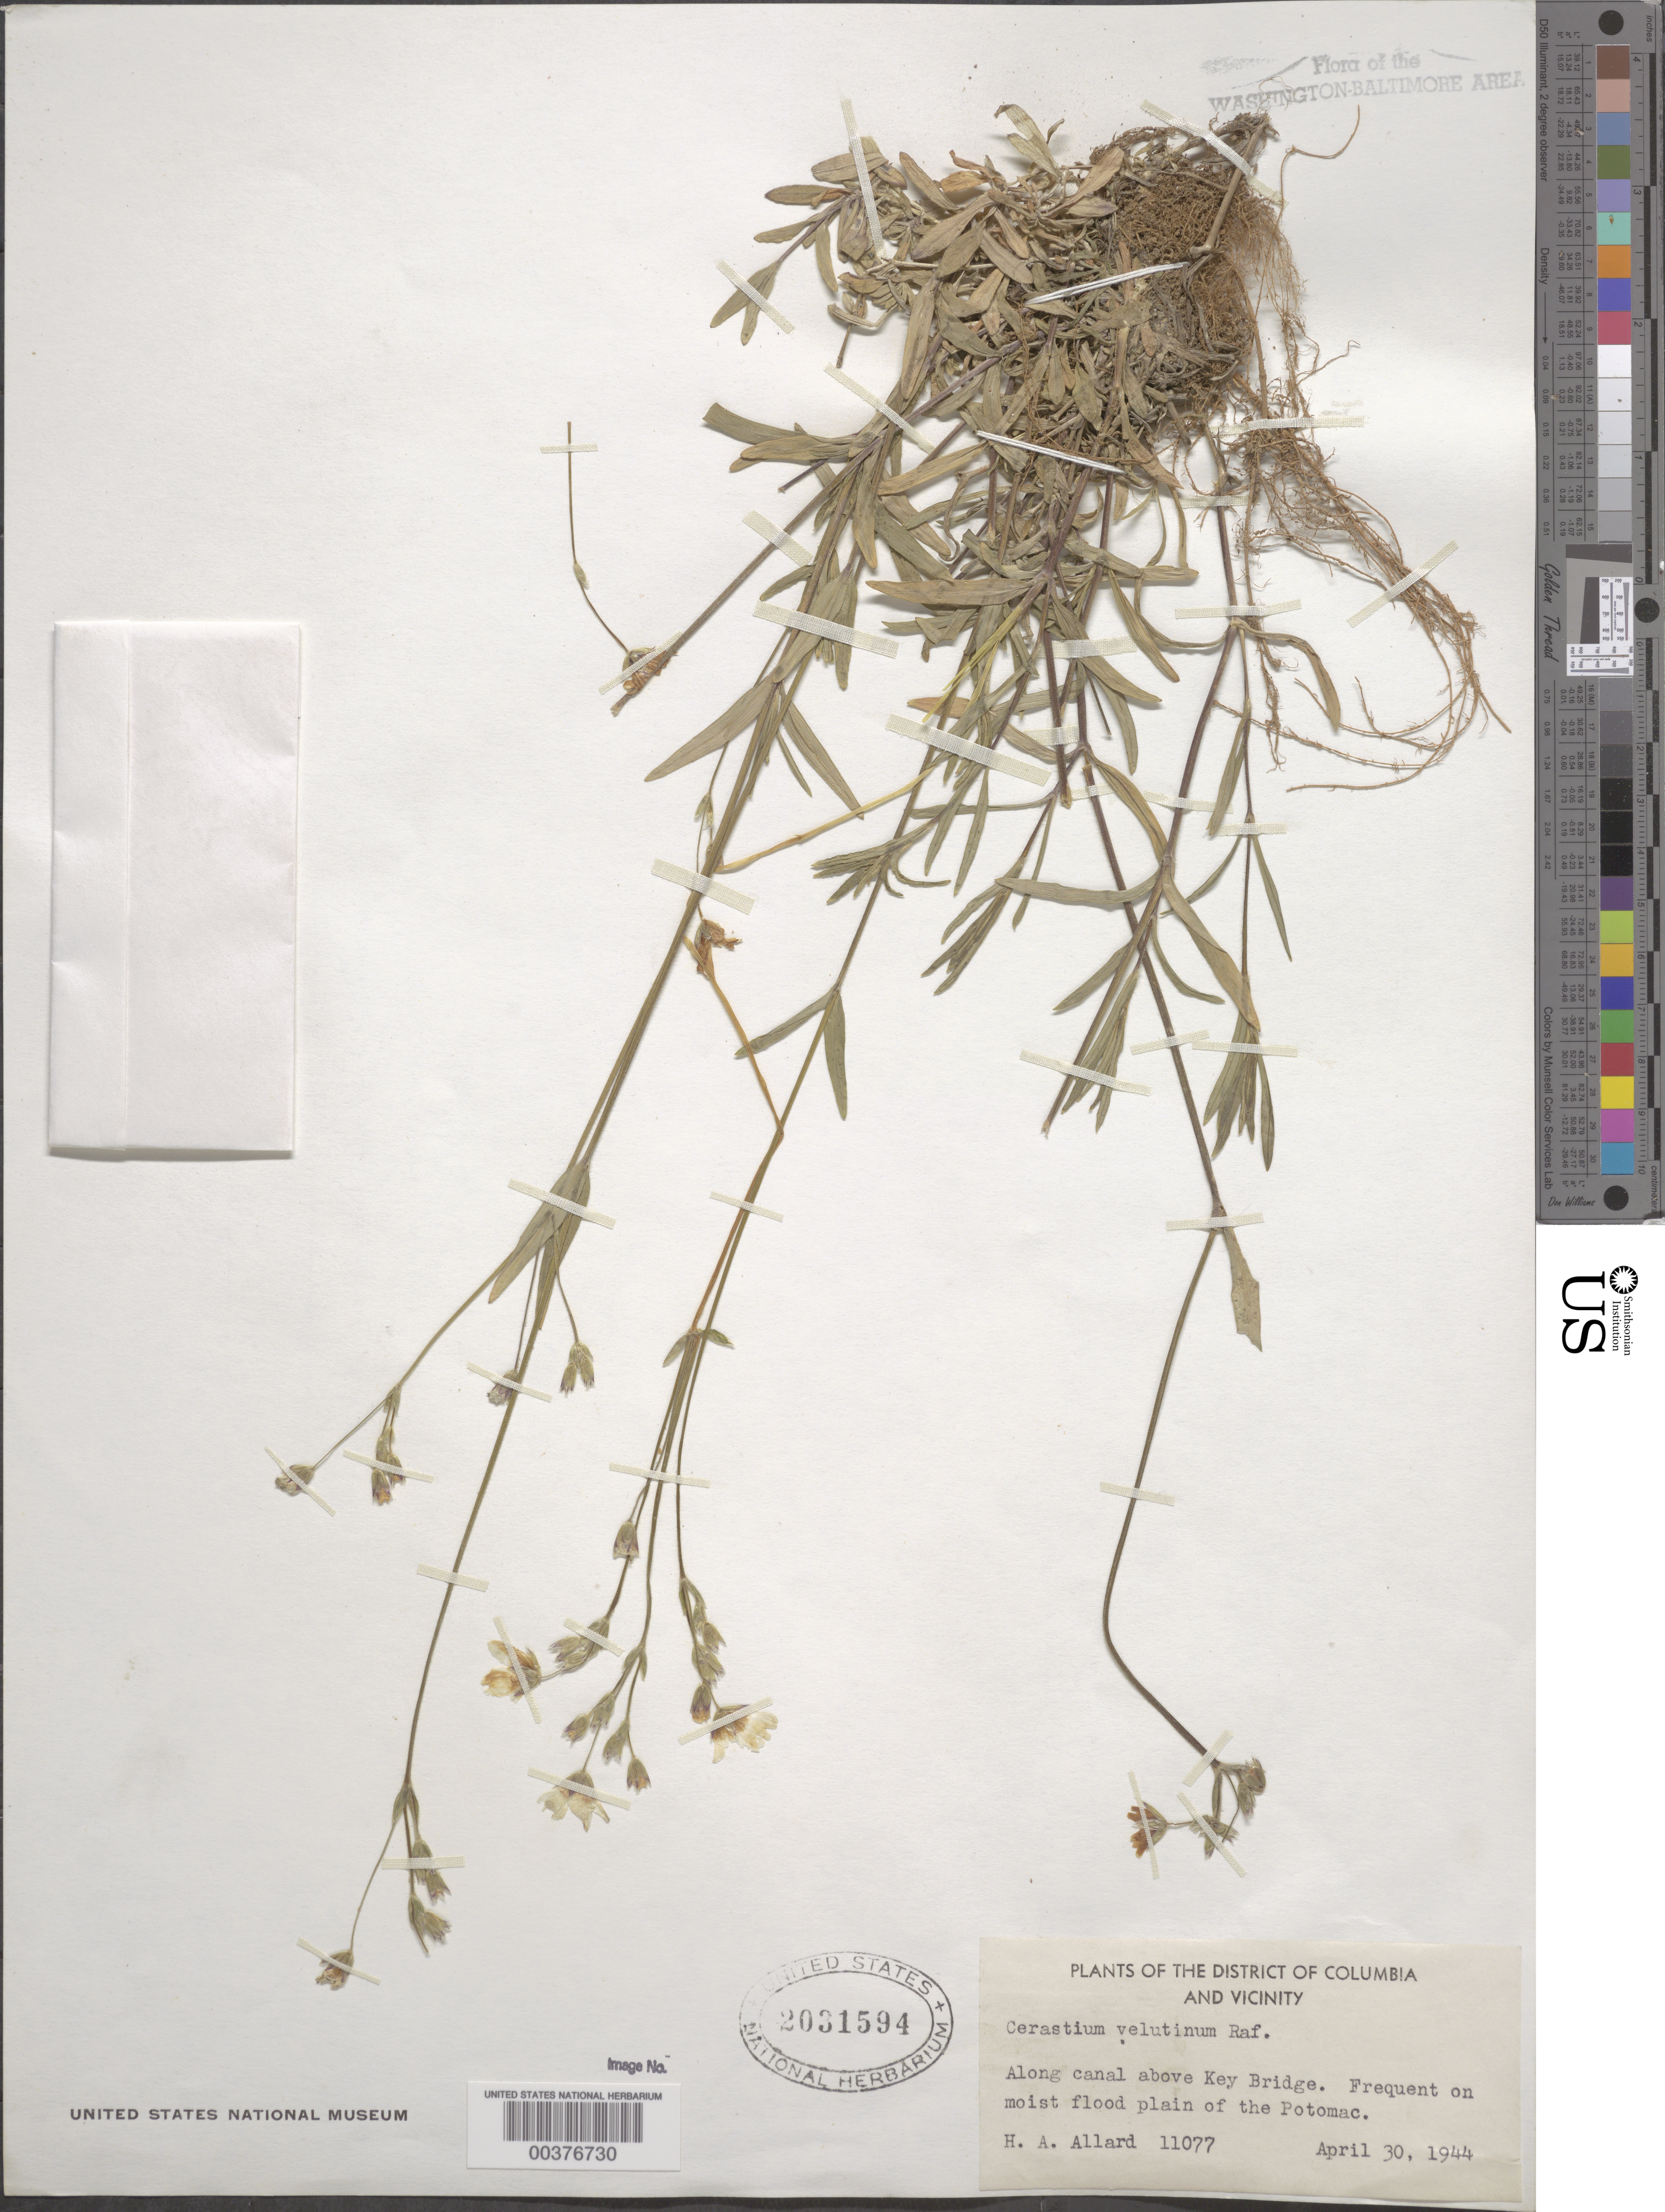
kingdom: Plantae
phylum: Tracheophyta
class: Magnoliopsida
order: Caryophyllales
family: Caryophyllaceae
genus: Cerastium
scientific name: Cerastium arvense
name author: L.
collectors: H. A. Allard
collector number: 11077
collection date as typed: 30 Apr 1944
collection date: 1944-04-30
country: United States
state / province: District of Columbia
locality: Canal above Key Bridge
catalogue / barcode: US 2031594